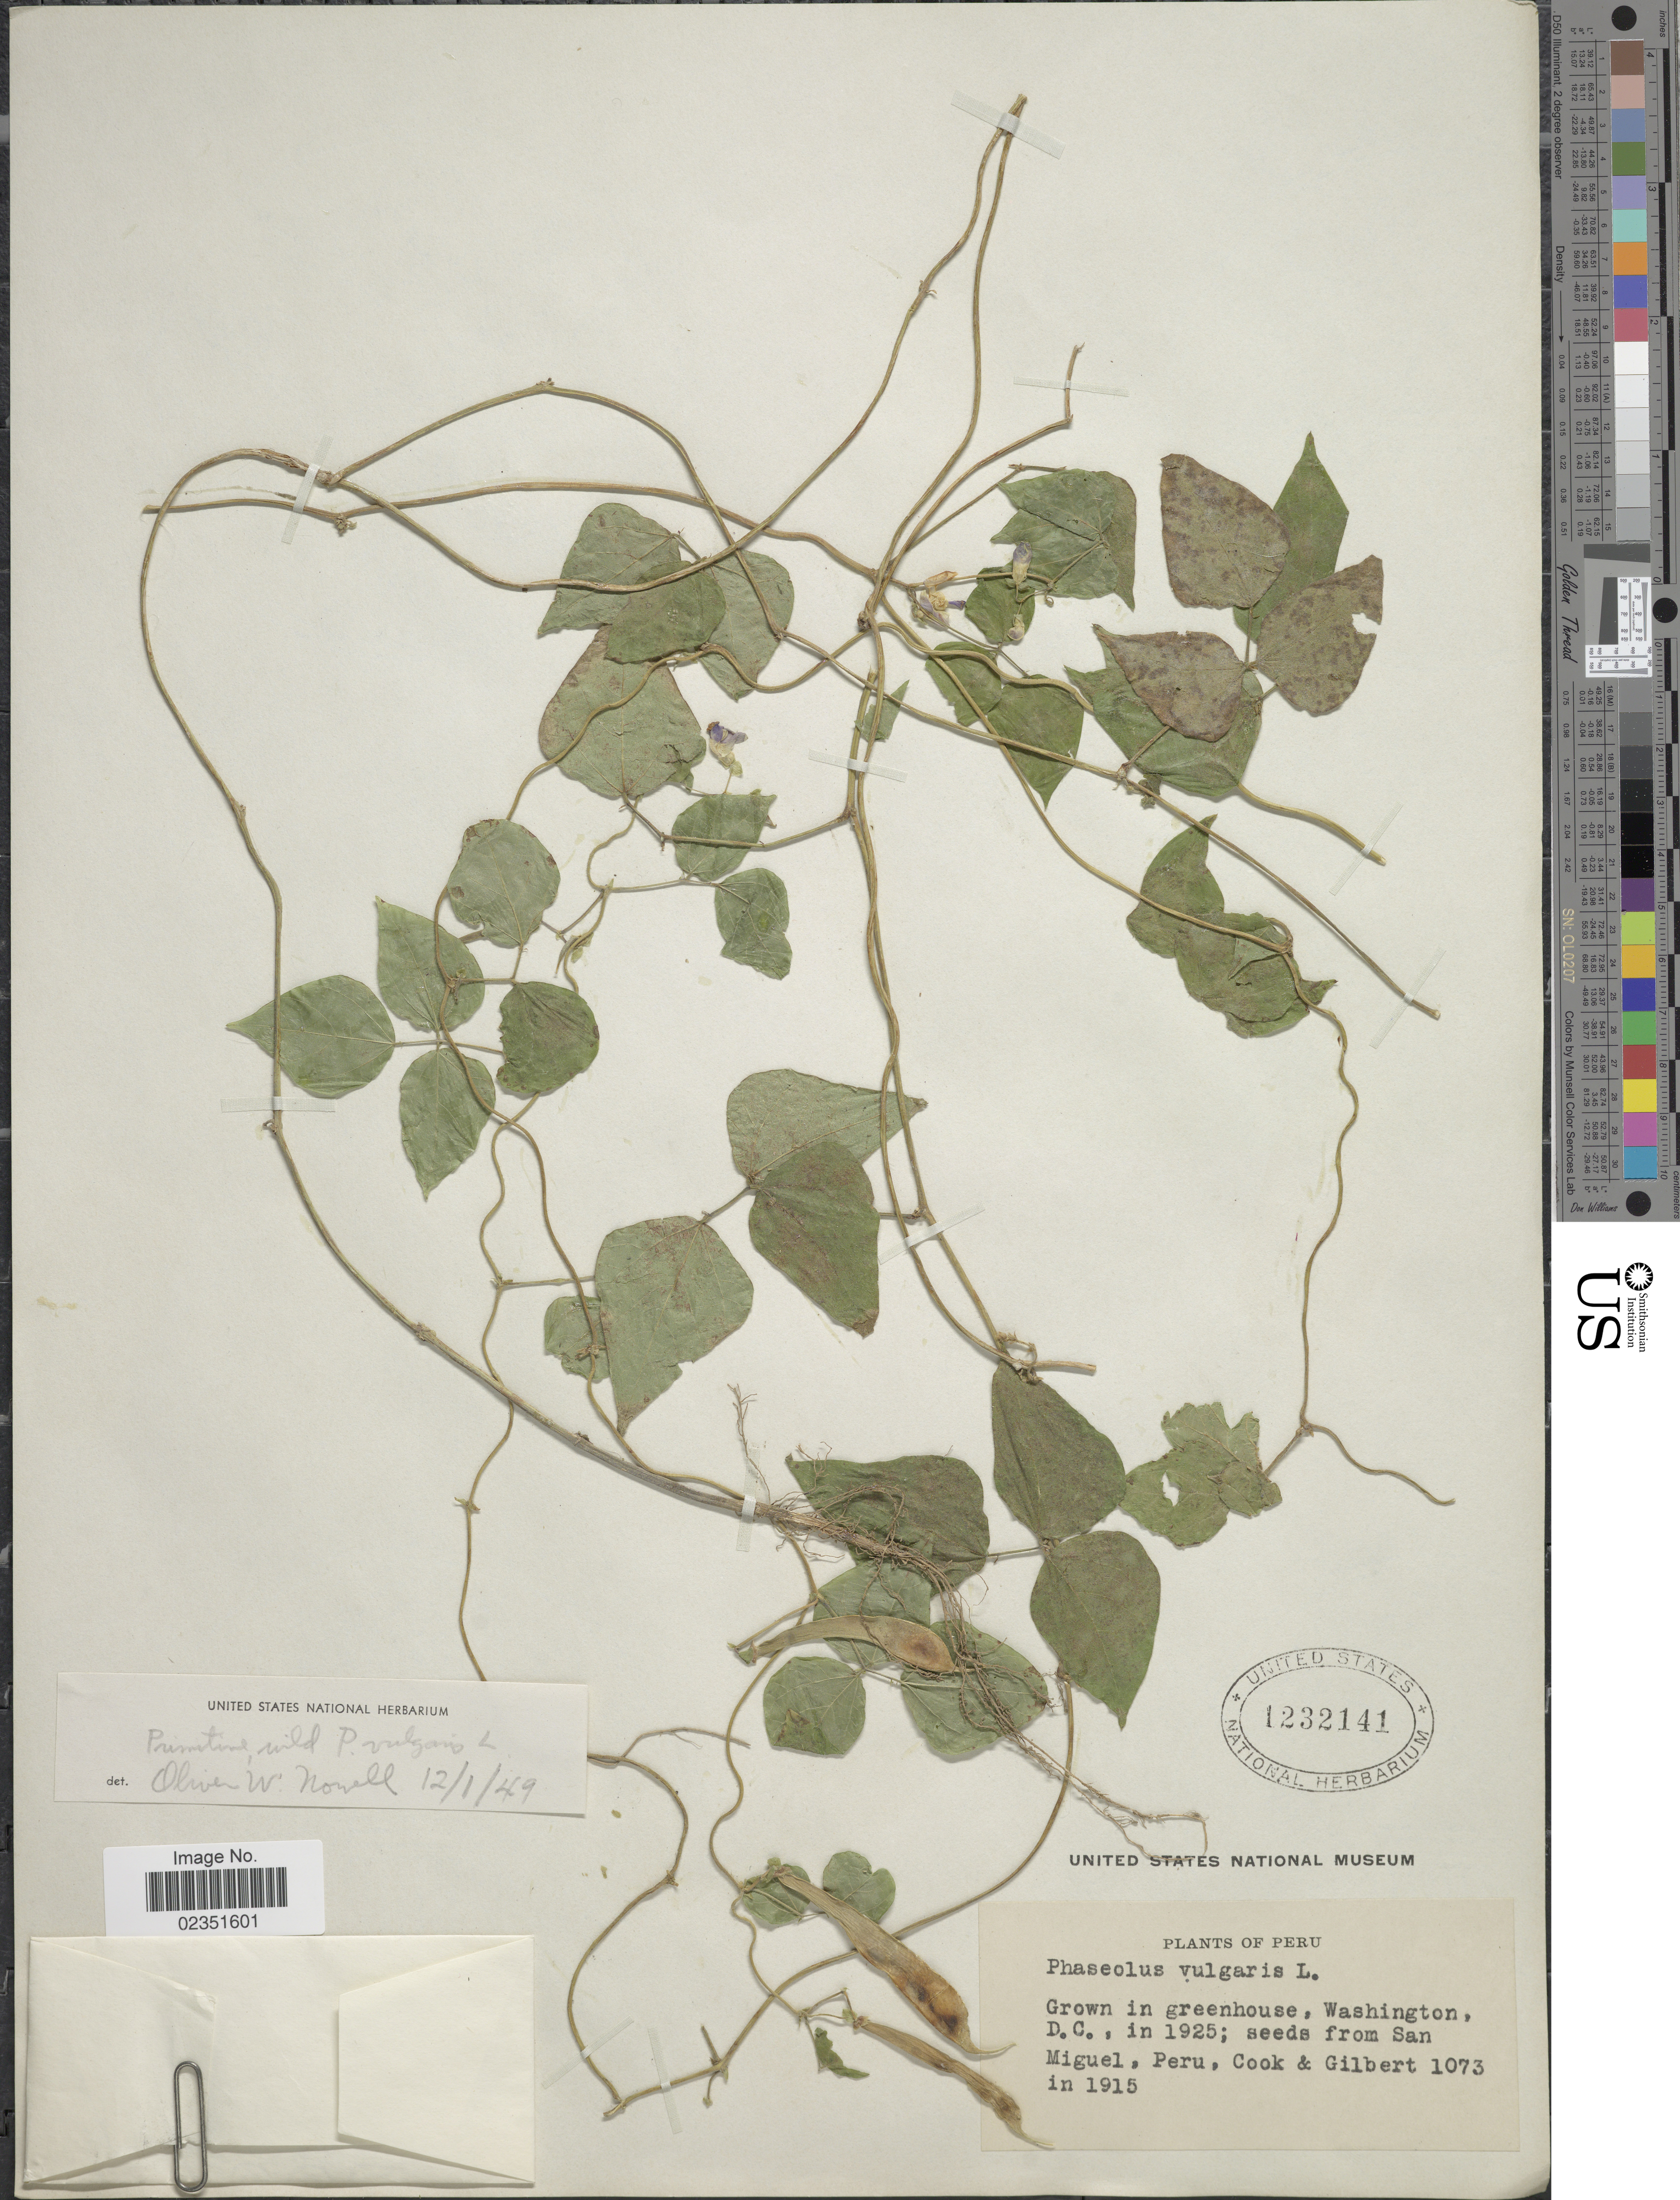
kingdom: Plantae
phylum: Tracheophyta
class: Magnoliopsida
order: Fabales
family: Fabaceae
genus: Phaseolus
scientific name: Phaseolus vulgaris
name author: L.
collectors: Cook, -- & -. Gilbert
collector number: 1073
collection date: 1915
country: United States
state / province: District of Columbia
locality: Washington DC, Greenhouse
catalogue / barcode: US 1232141